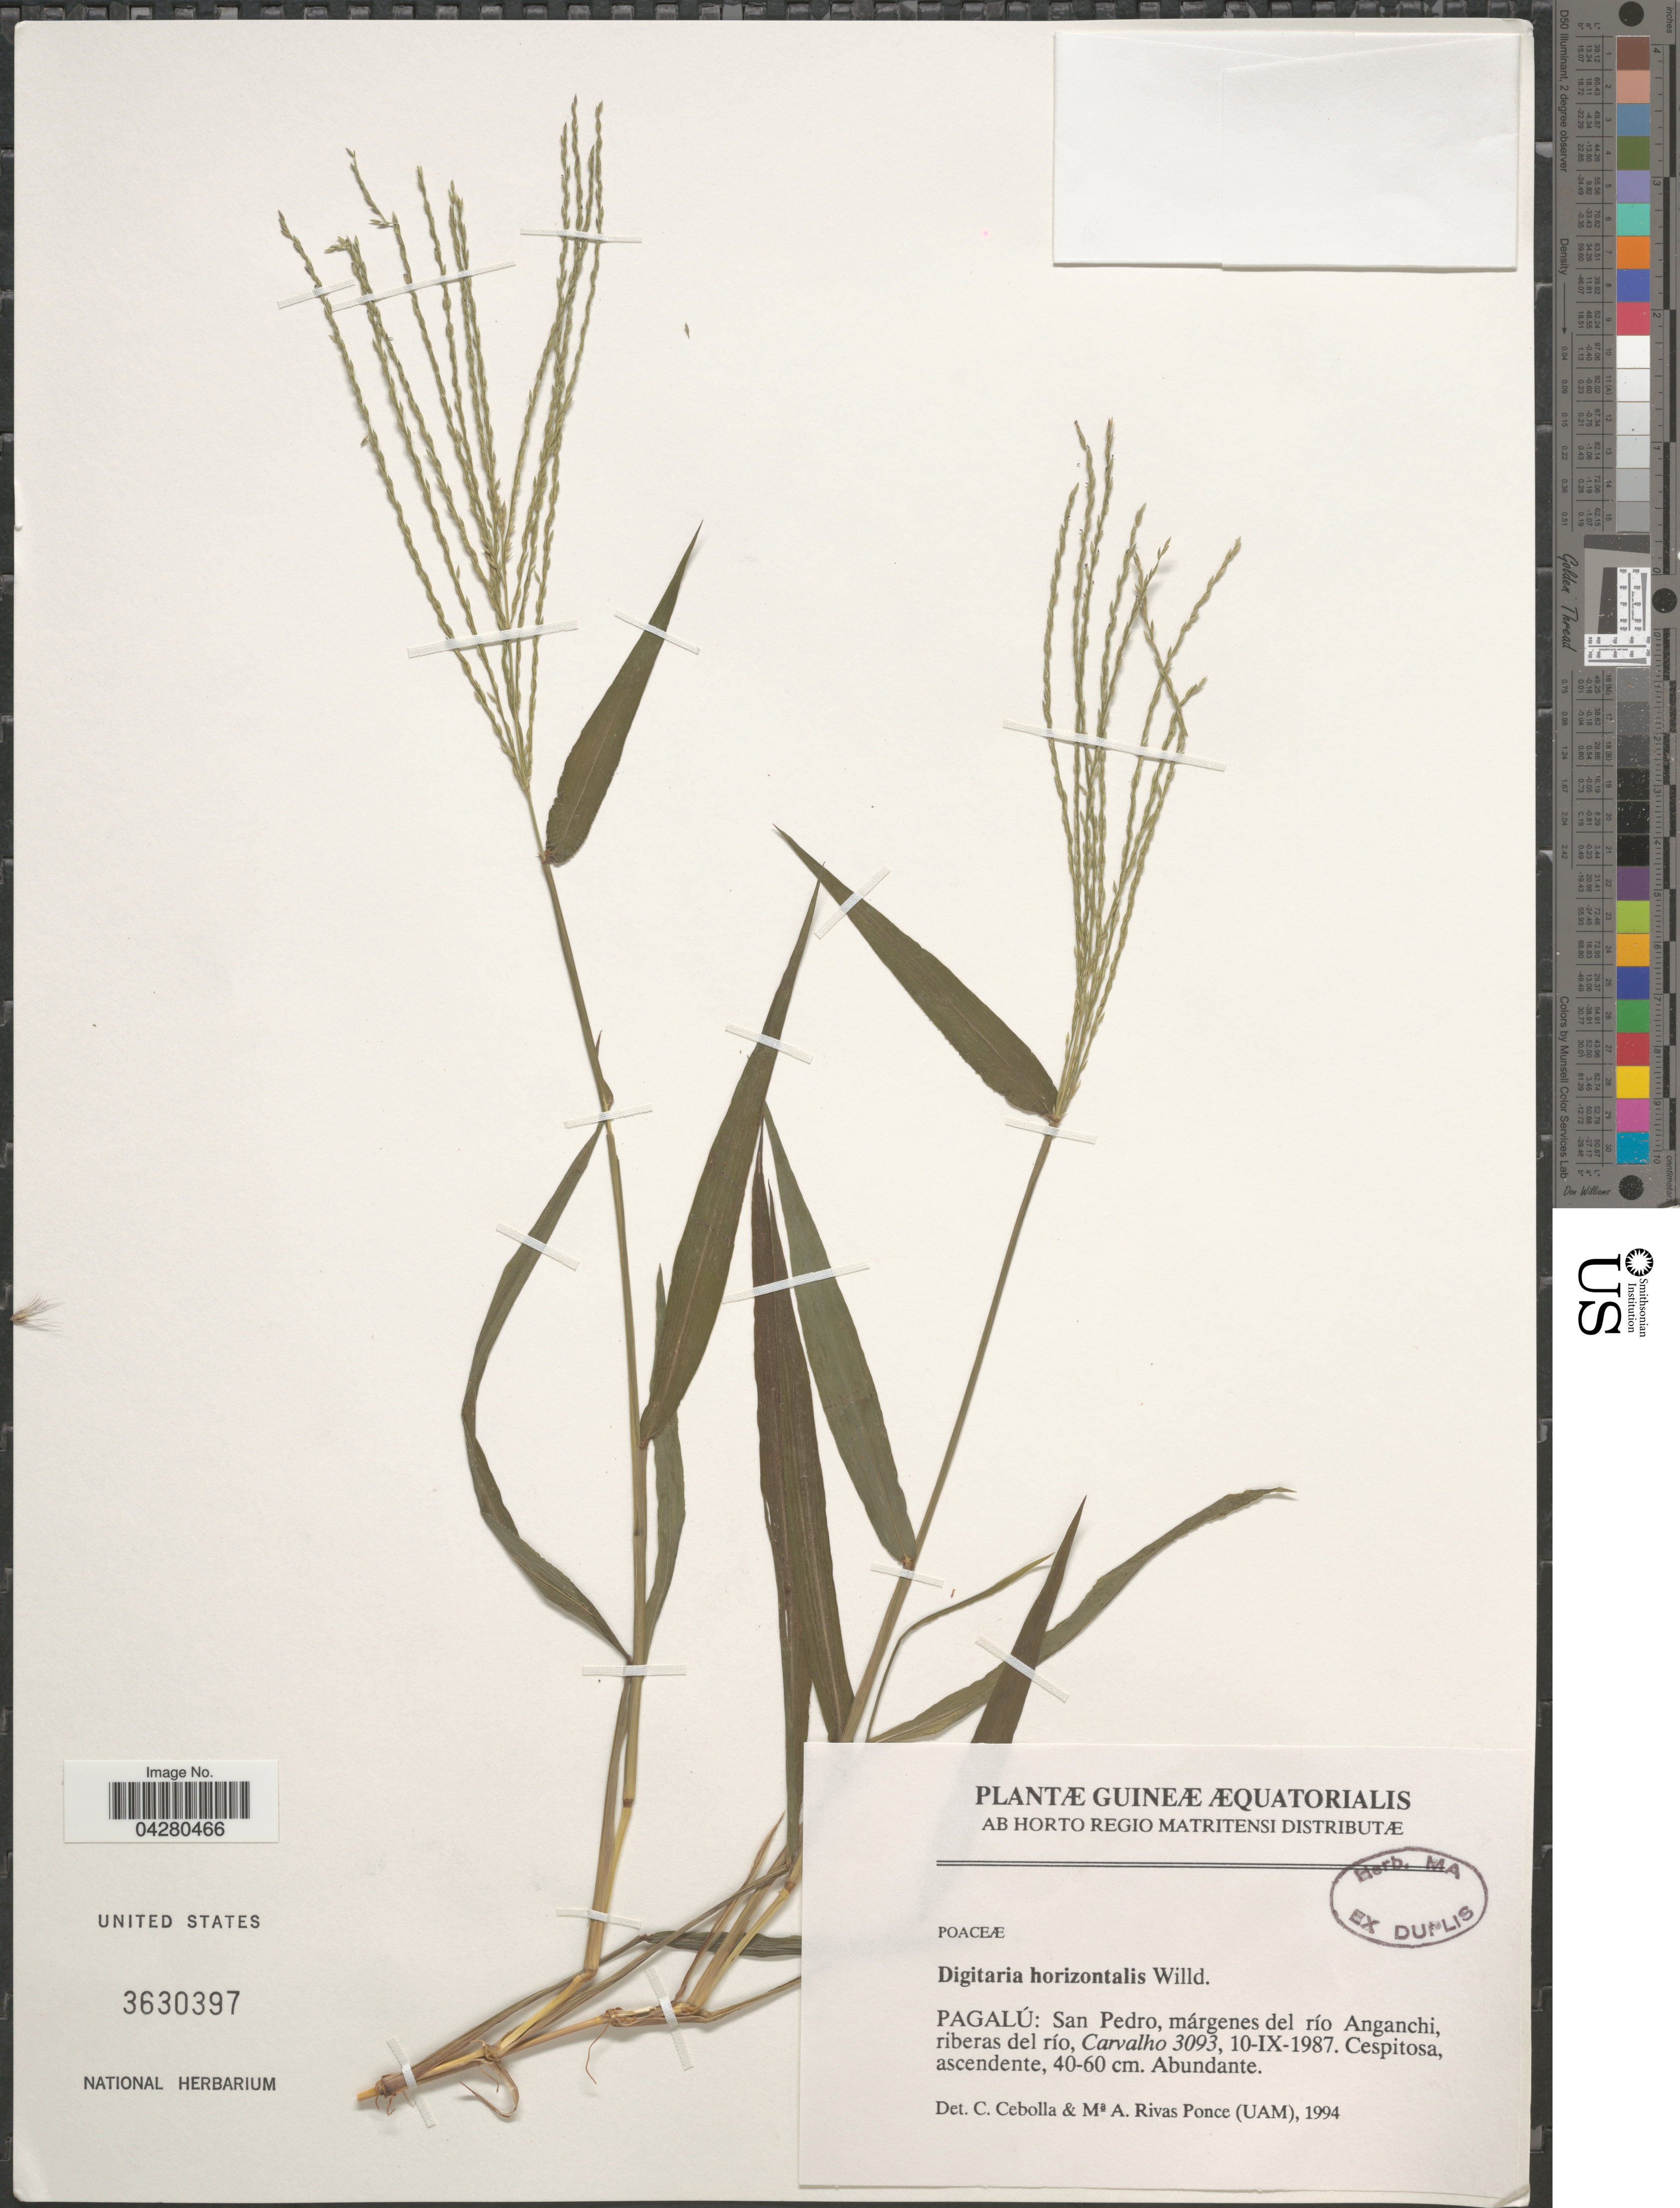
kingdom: Plantae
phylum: Tracheophyta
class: Liliopsida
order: Poales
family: Poaceae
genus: Digitaria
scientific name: Digitaria horizontalis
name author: Willd.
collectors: Carvalho, --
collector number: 3093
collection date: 1987-09-10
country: Equatorial Guinea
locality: Guineæ Æquatorialis. Pagalú: San Pedro, márgenes del río Anganchi, riberas del río.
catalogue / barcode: US 3630397